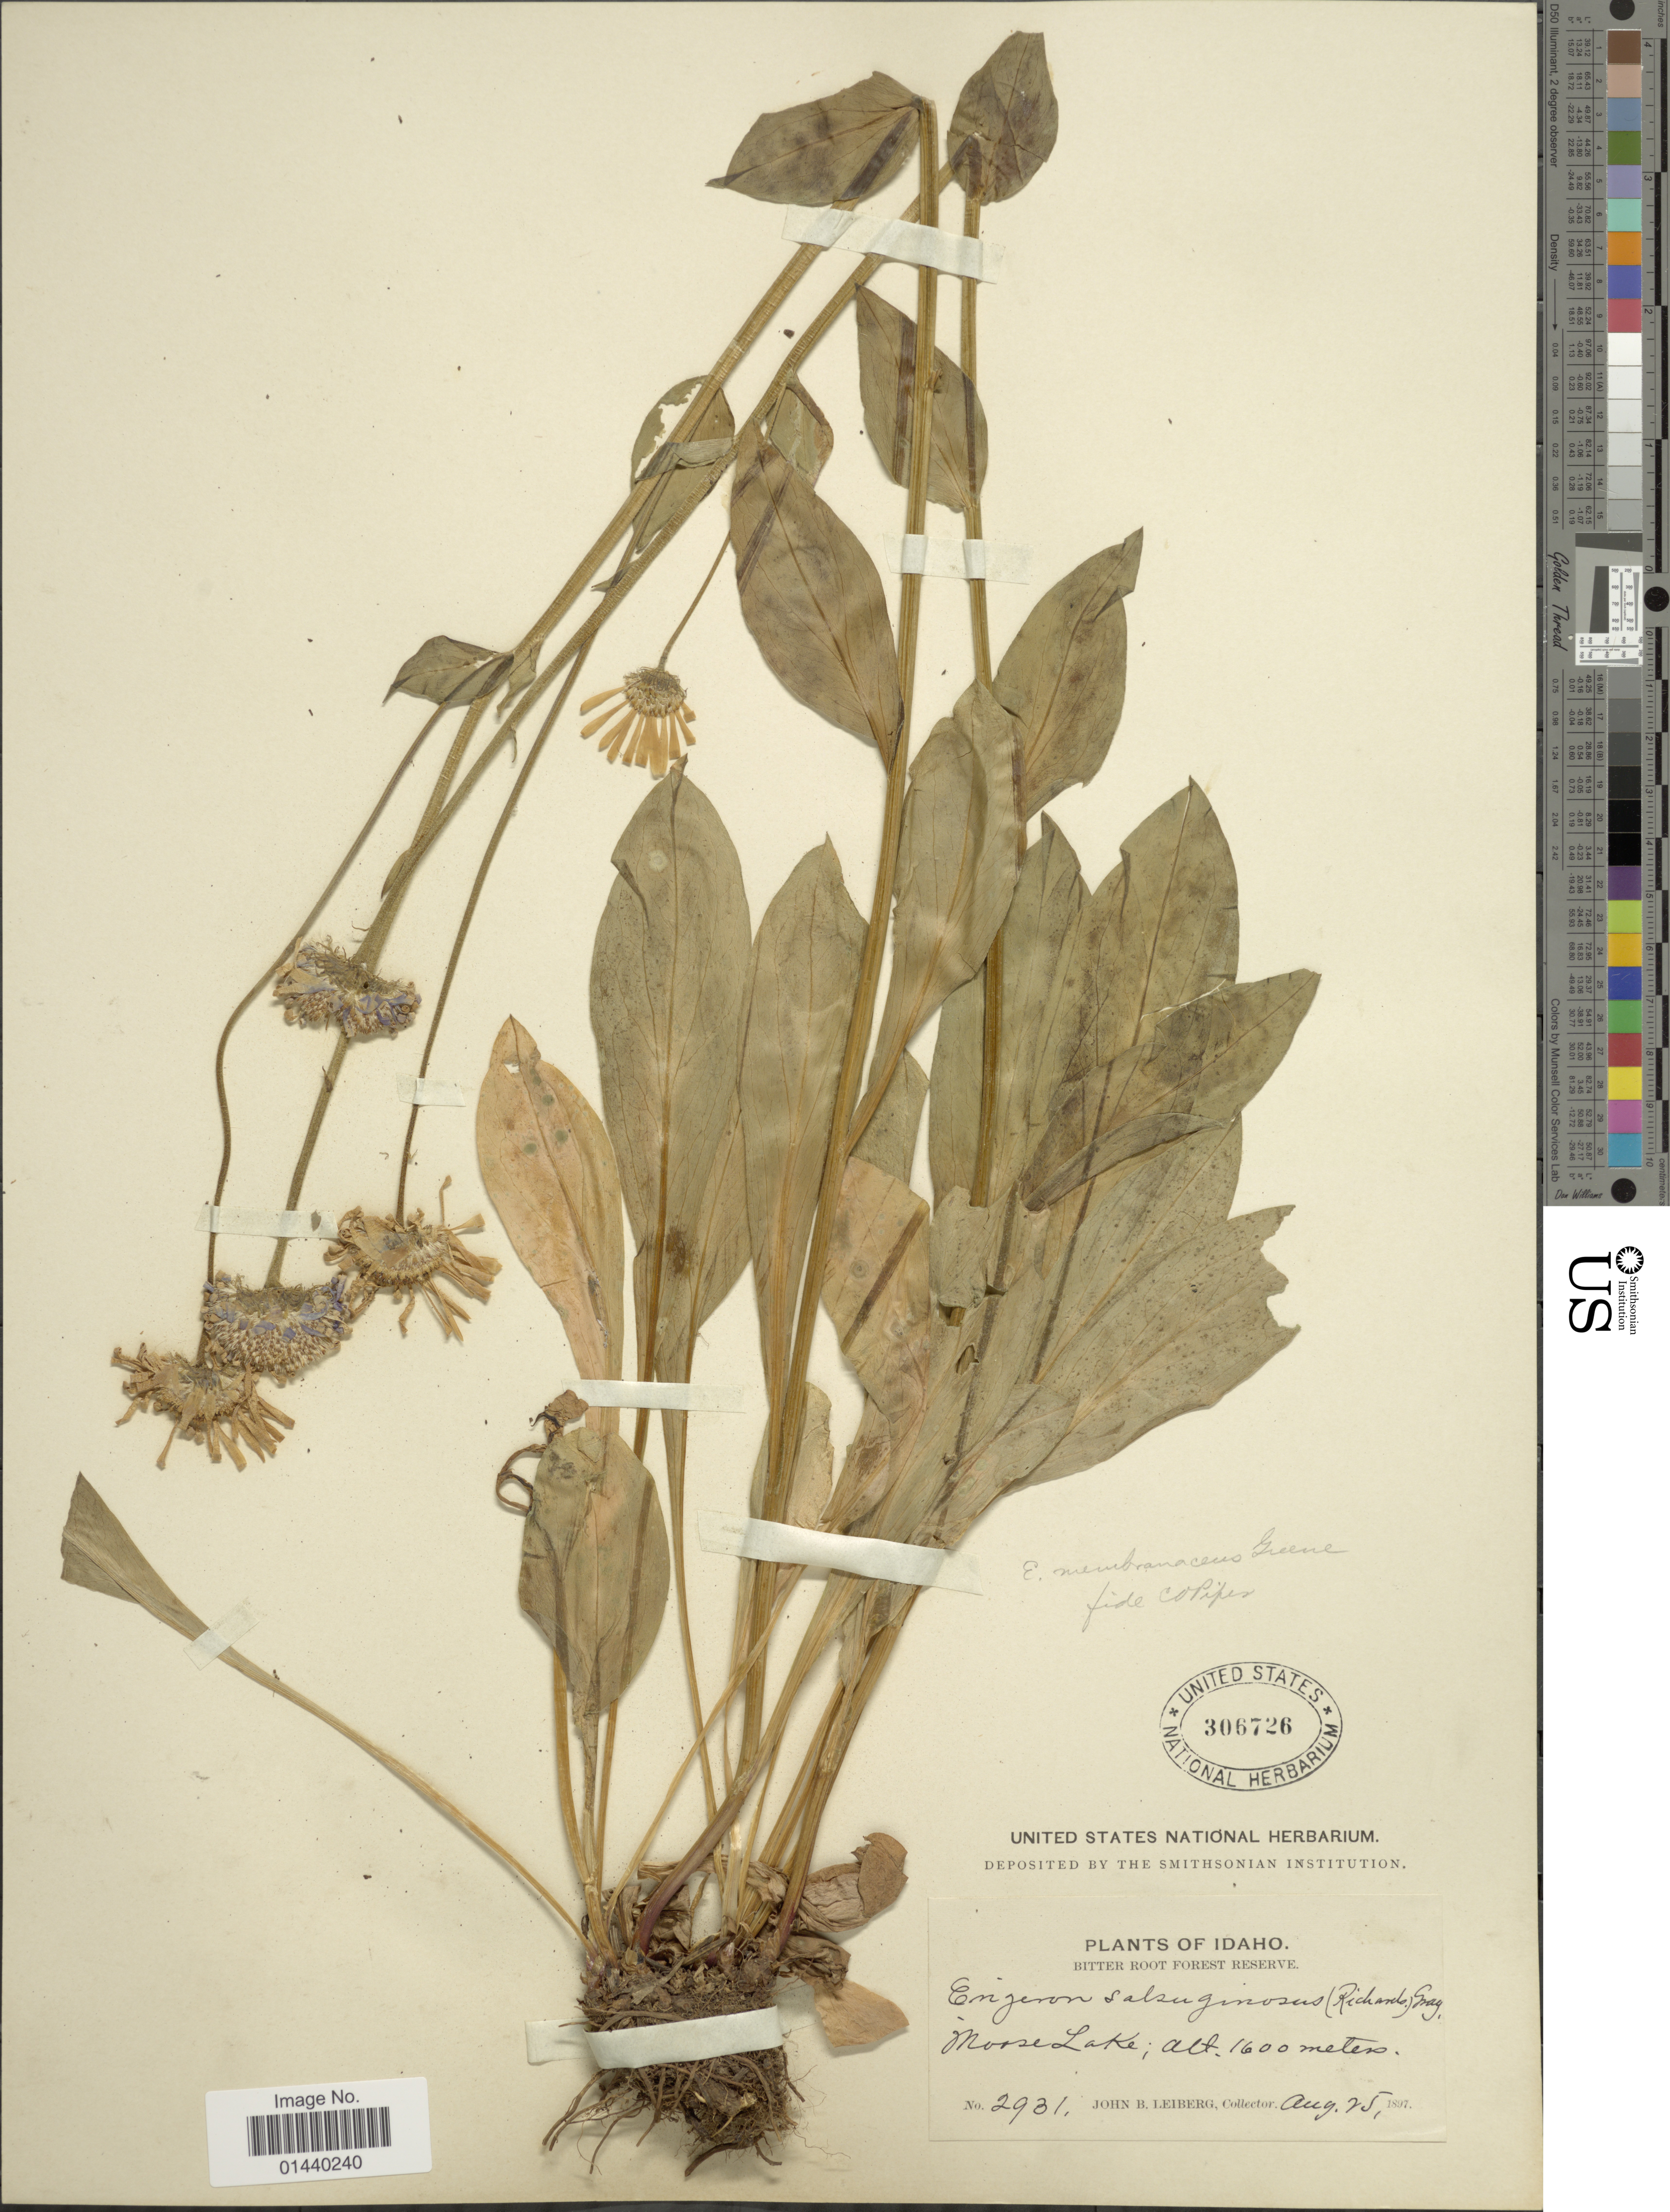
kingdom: Plantae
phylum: Tracheophyta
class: Magnoliopsida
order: Asterales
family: Asteraceae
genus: Erigeron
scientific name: Erigeron salsuginosus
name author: (Richardson ex R. Br.) A. Gray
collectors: J. B. Leiberg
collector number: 2931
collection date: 1897-08-25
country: United States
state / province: Idaho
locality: Bitter Root Forest Reserve. Moose Lake.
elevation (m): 1600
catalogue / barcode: US 306726